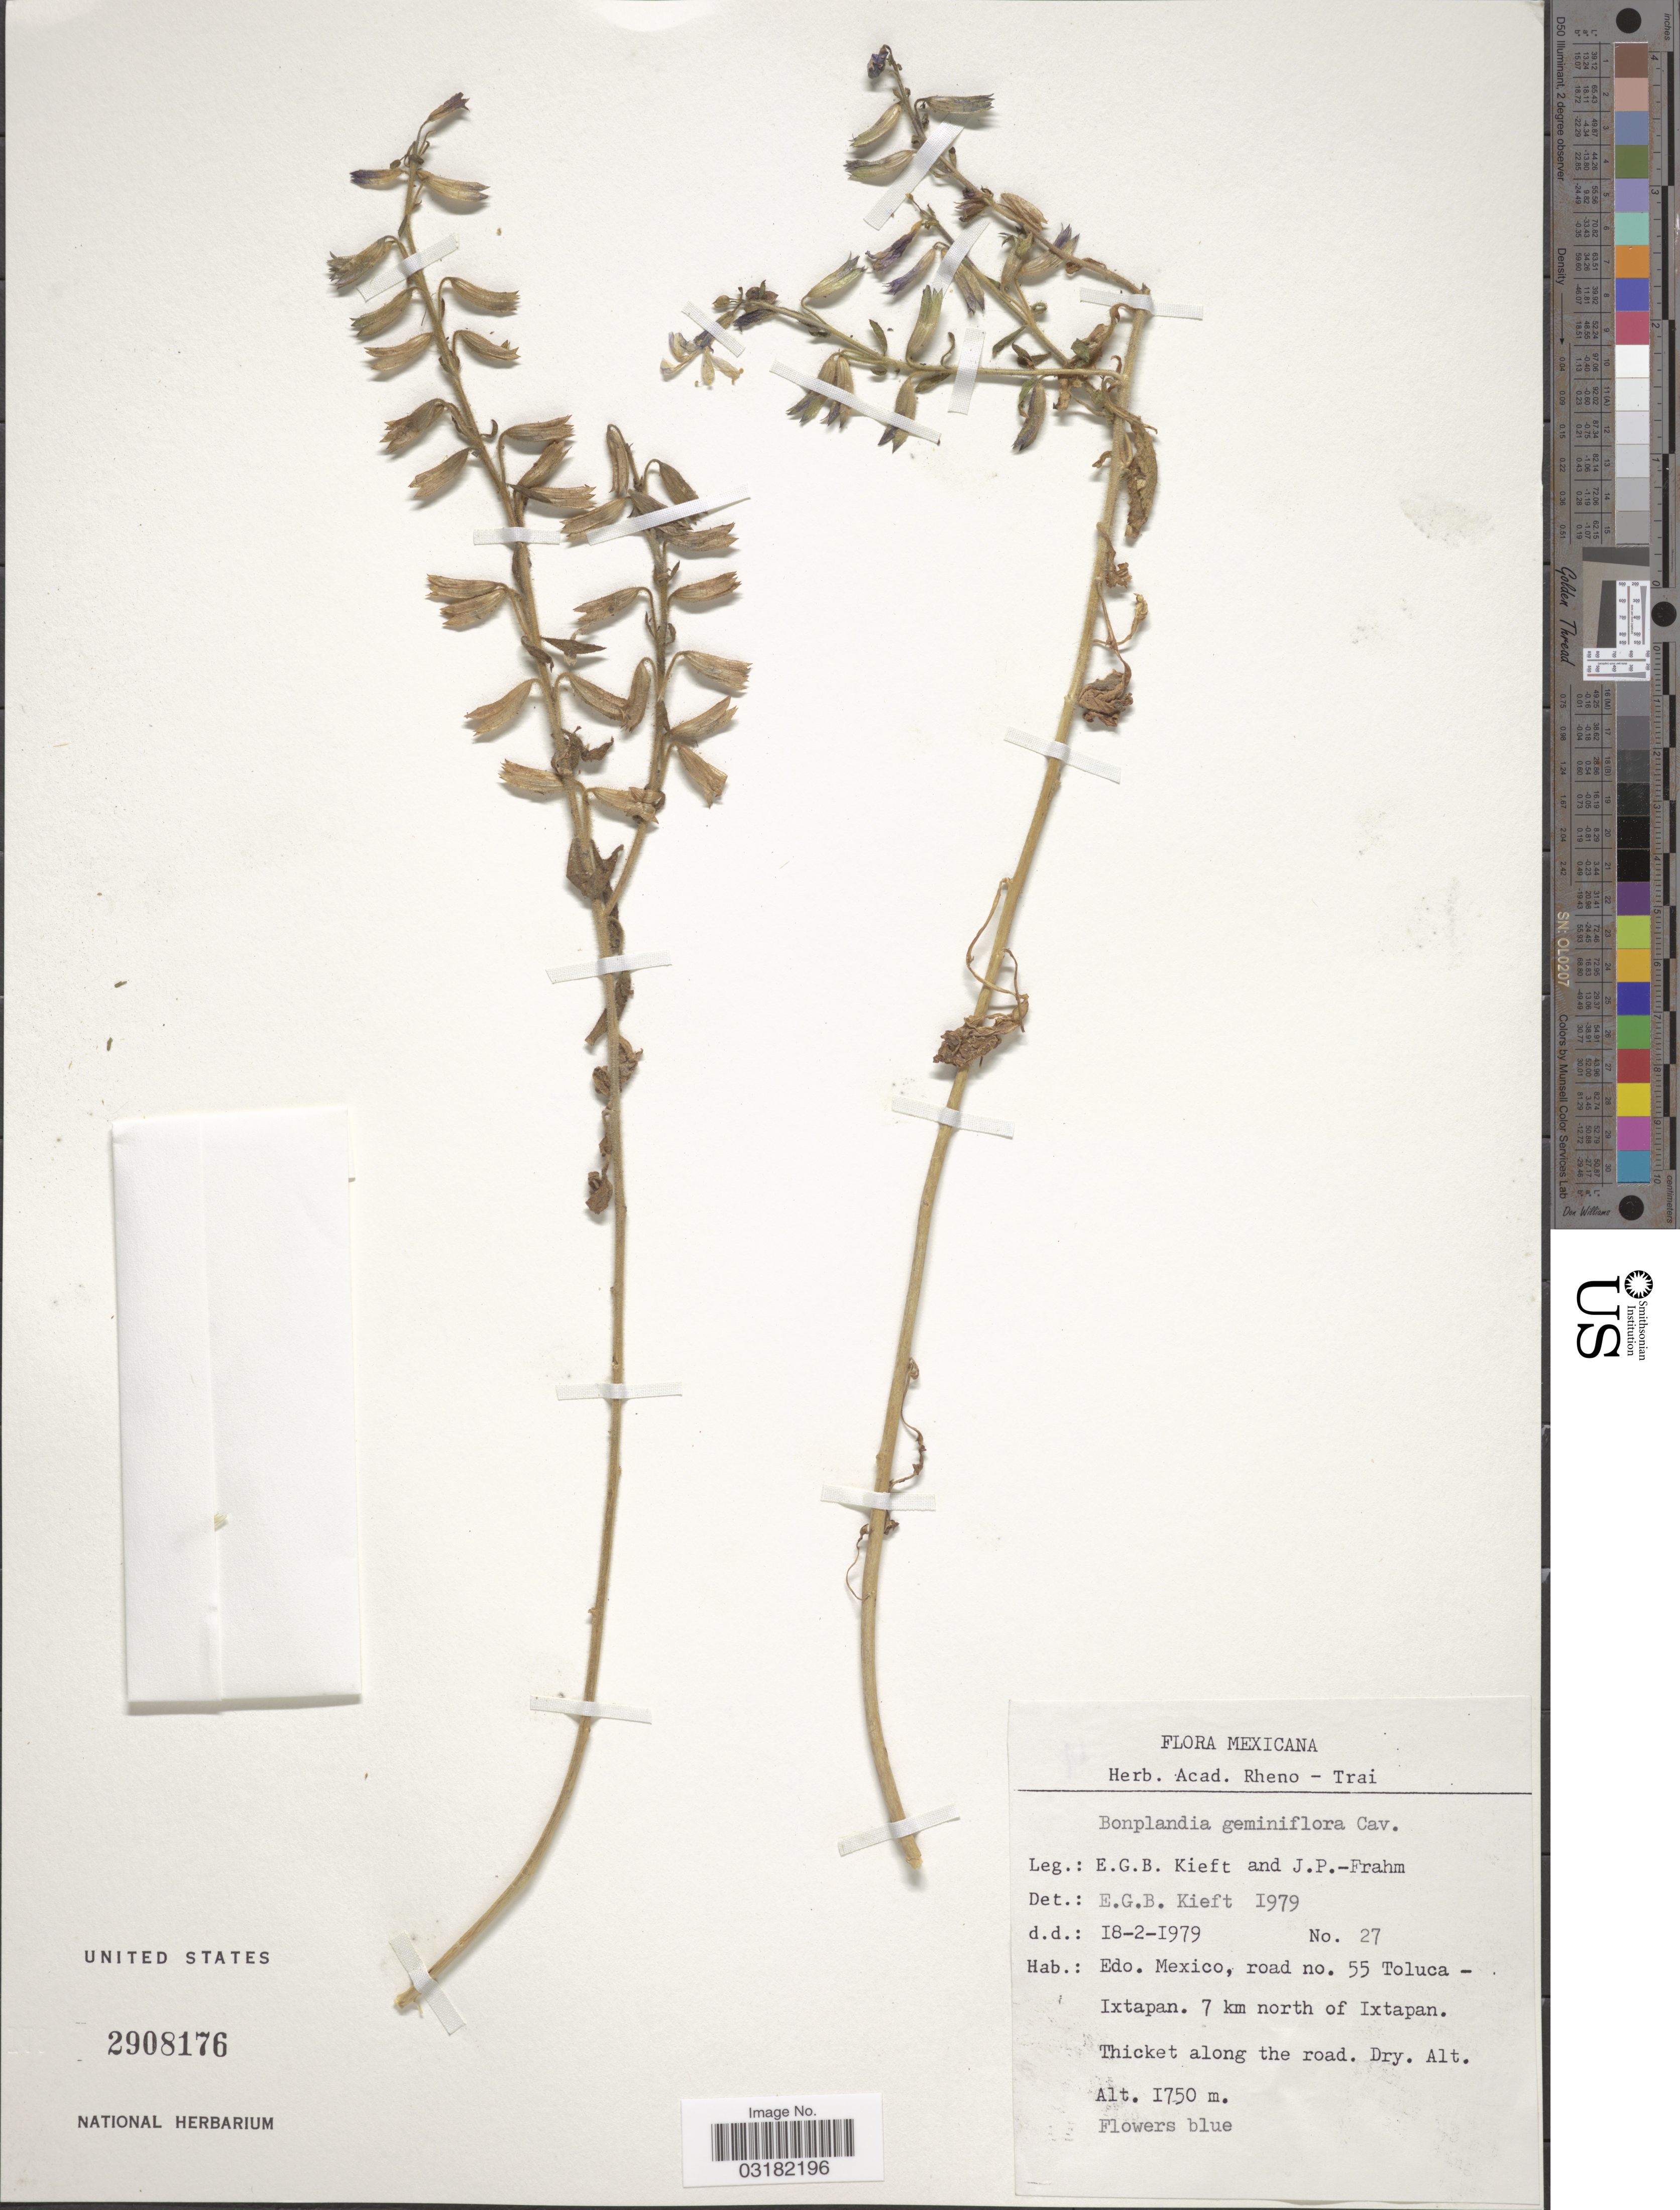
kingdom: Plantae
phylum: Tracheophyta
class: Magnoliopsida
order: Ericales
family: Polemoniaceae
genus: Bonplandia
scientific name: Bonplandia geminiflora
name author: Cav.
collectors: E. Kieft & J.-P. Frahm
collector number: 27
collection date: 1979-02-18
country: Mexico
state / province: México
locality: Road no. 55 Toluca - Ixtapan. 7 km north of Ixtapan.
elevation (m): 1750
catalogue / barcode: US 2908176